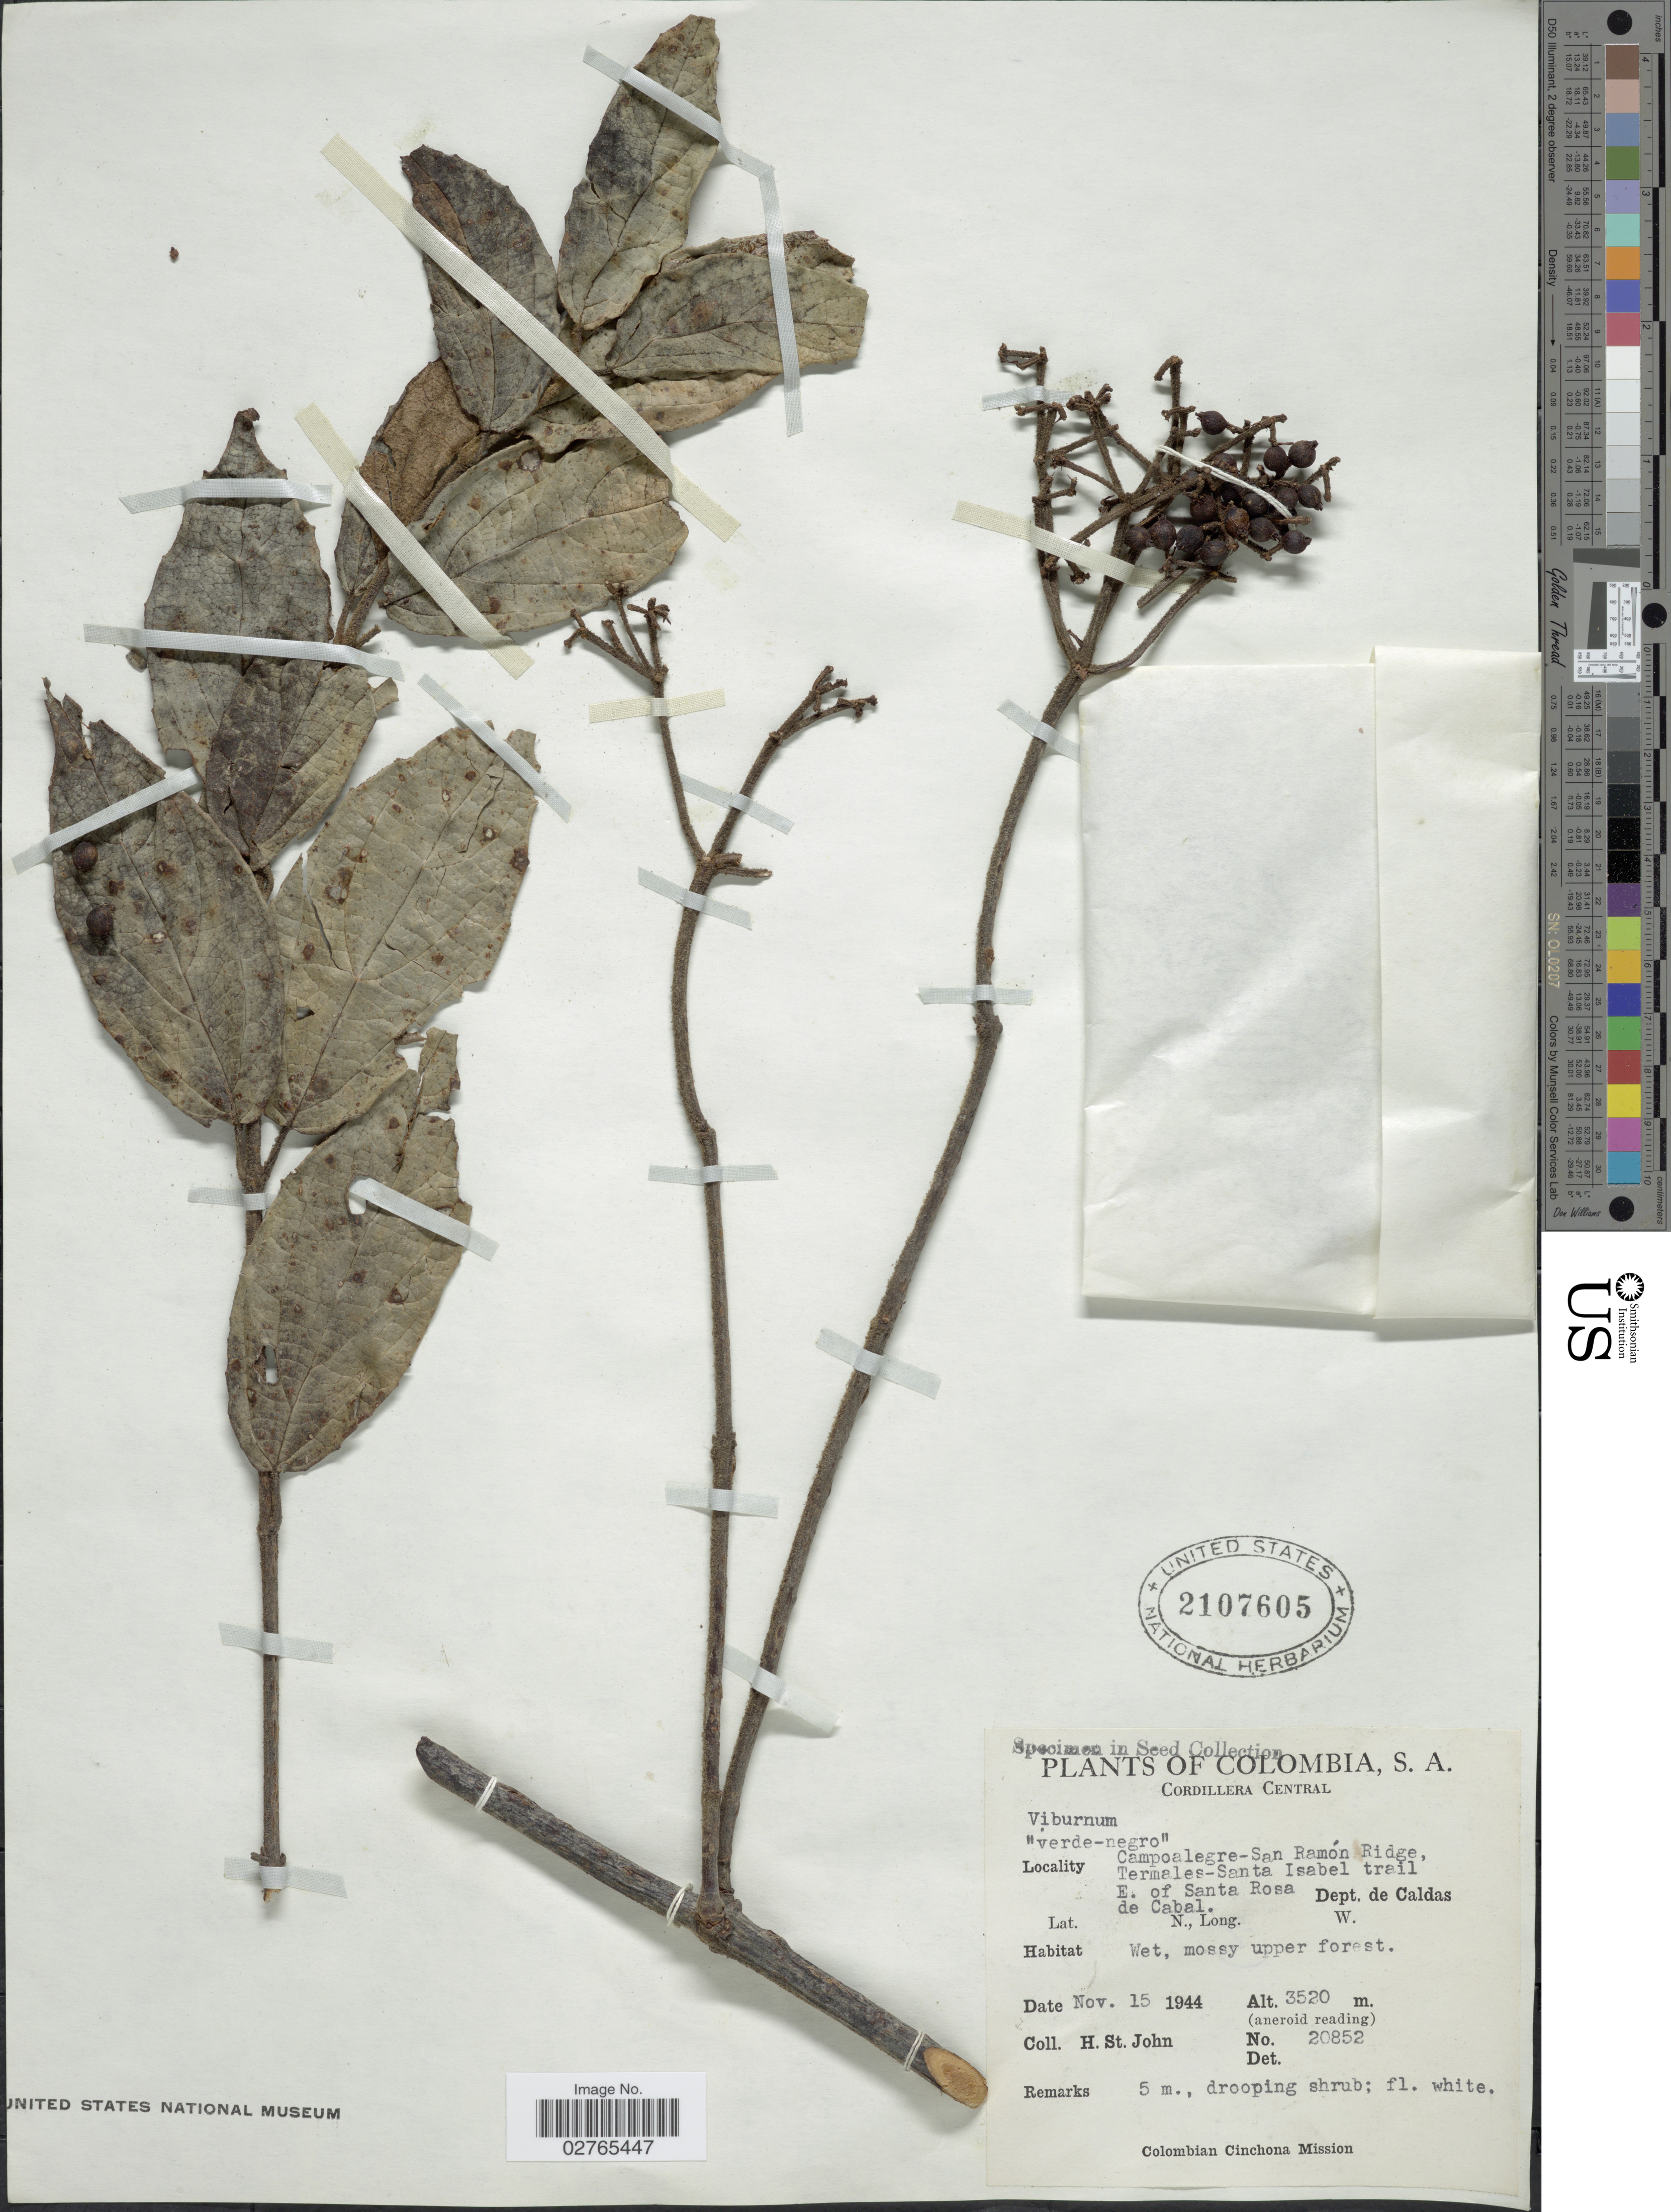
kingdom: Plantae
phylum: Tracheophyta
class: Magnoliopsida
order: Dipsacales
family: Viburnaceae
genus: Viburnum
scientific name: Viburnum sp.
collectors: H. St. John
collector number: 20852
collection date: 1944-11-15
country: Colombia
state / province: Caldas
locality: Campoalegre-San Ramón Ridge, Termales-Santa Isabel trail E. of Santa Rosa de Cabal. Dept. de Caldas.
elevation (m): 3520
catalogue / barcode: US 2107605